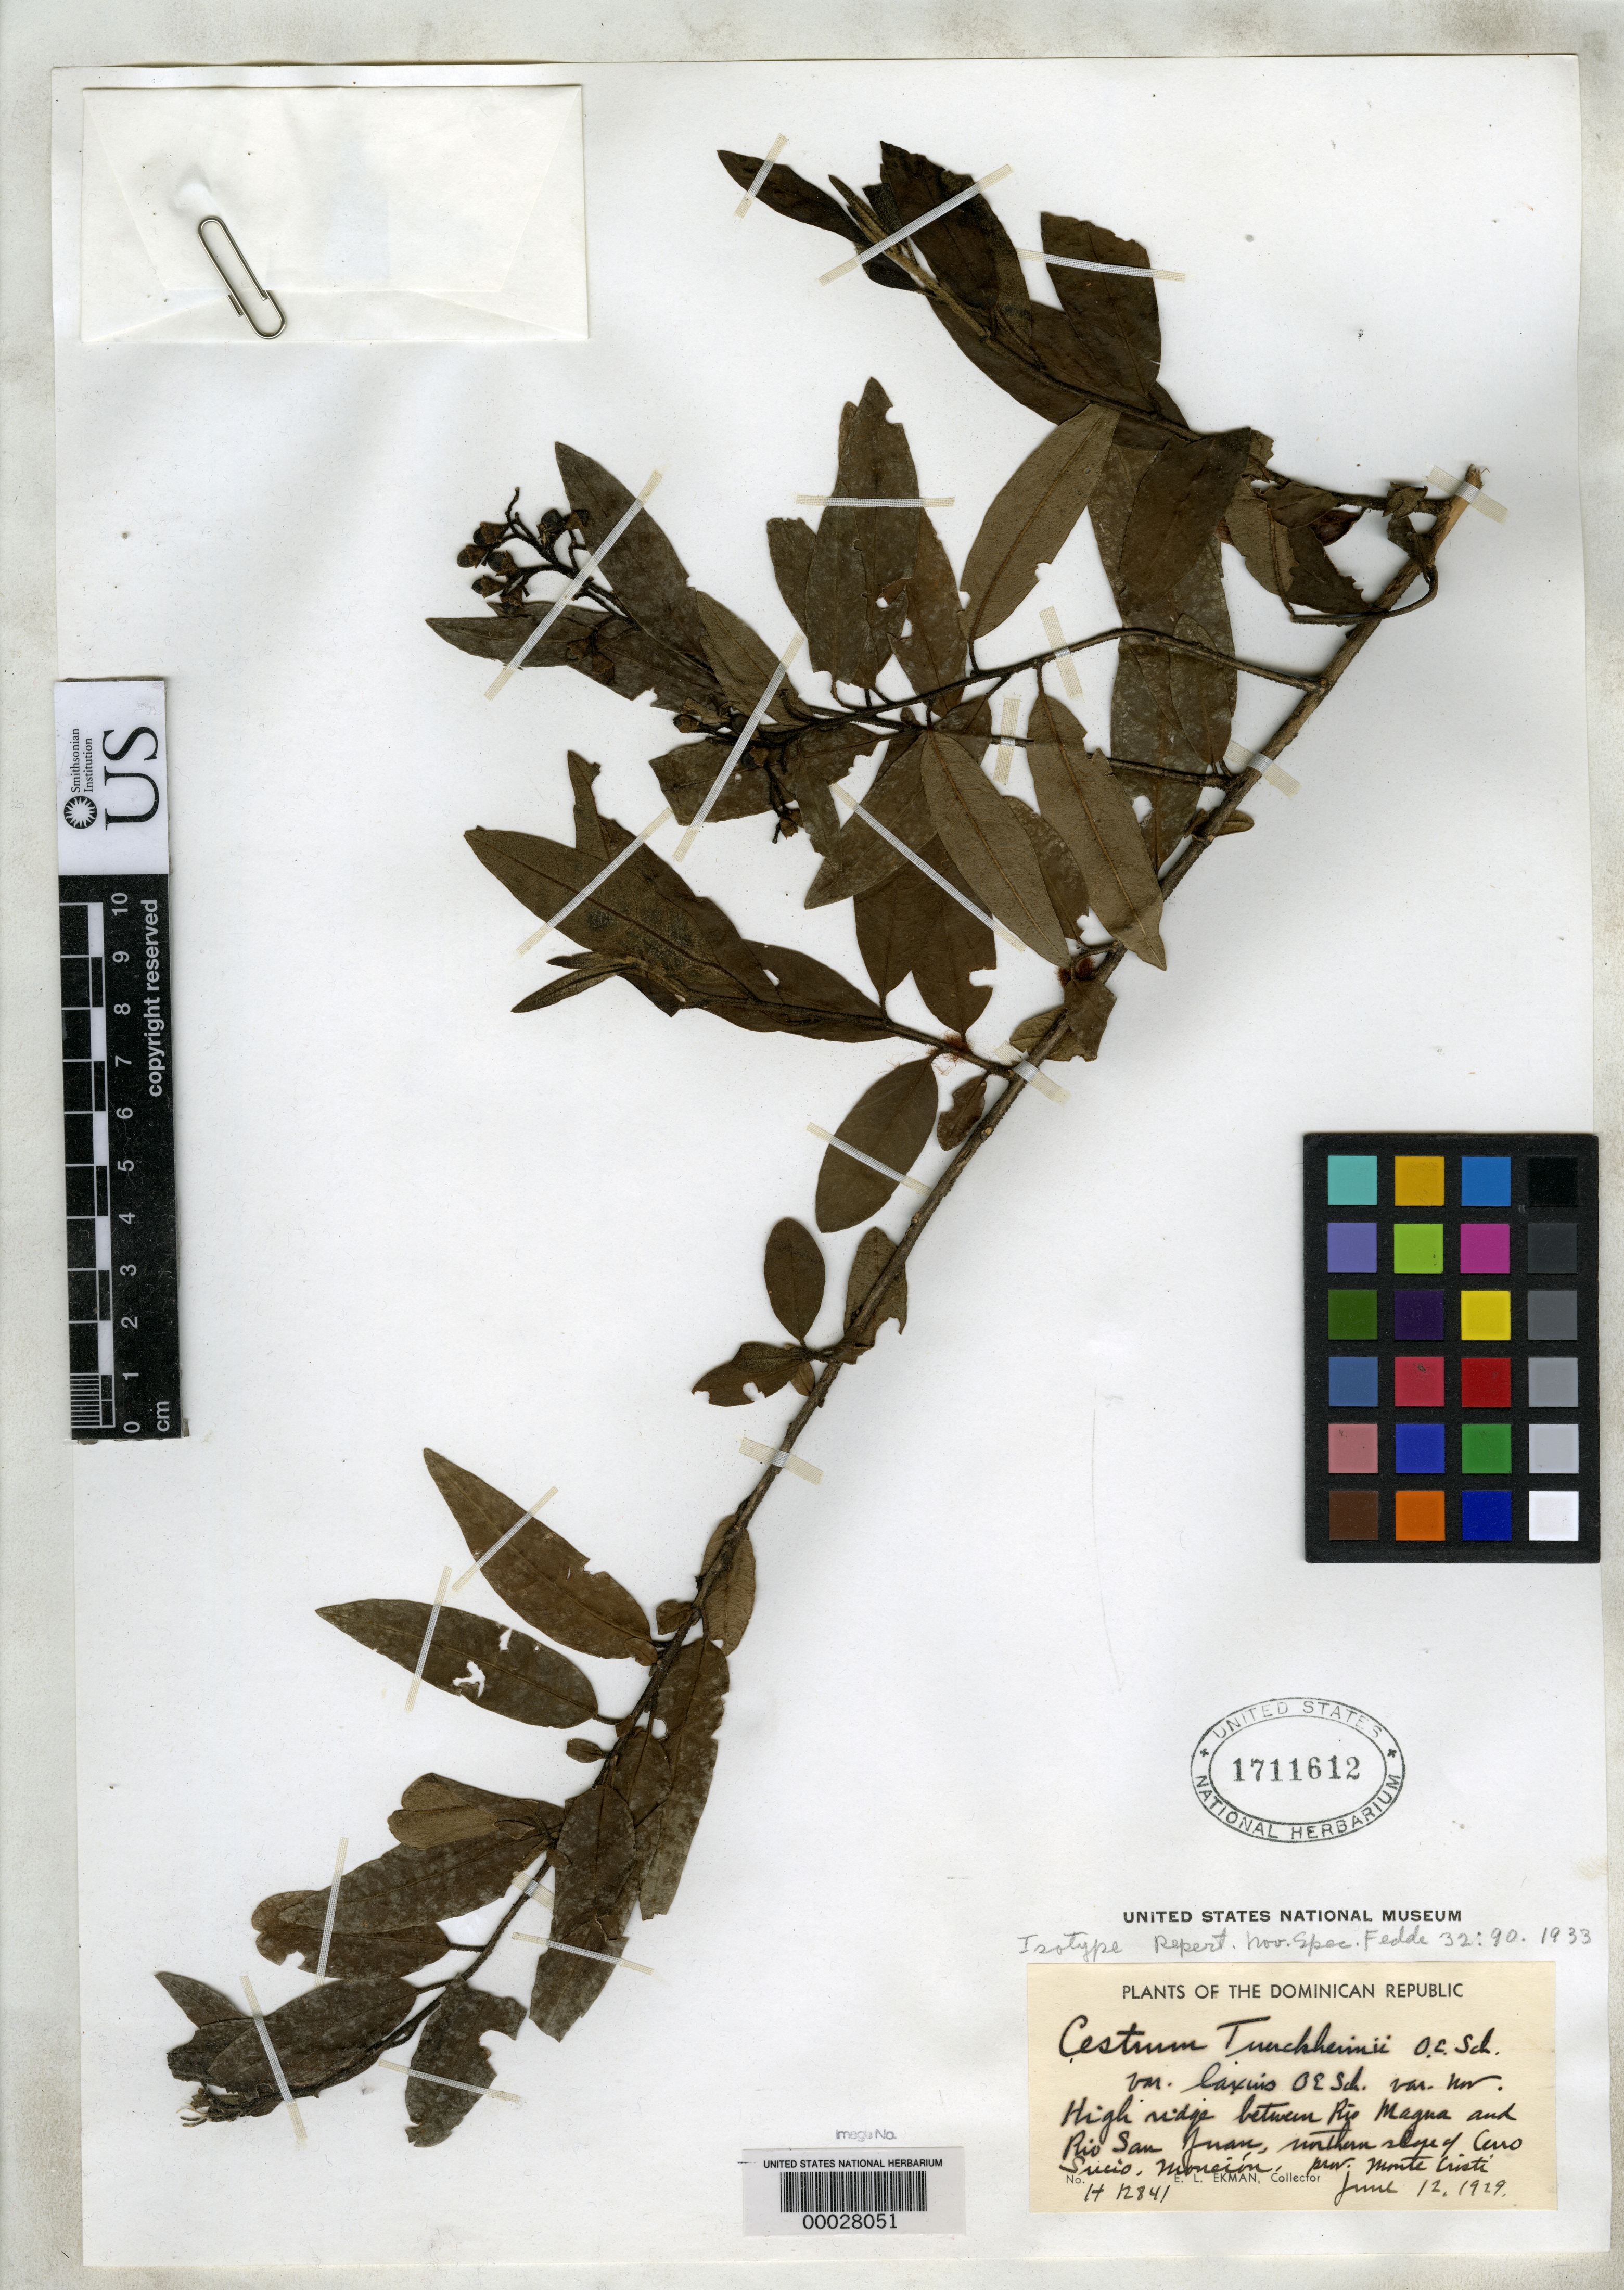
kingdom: Plantae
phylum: Tracheophyta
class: Magnoliopsida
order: Solanales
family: Solanaceae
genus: Cestrum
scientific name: Cestrum tuerckheimii var. laxius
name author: O.E. Schulz ex O.C. Schmidt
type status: Isotype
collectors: E. L. Ekman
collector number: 12841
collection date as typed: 12 Jun 1929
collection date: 1929-06-12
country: Dominican Republic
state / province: Monte Cristi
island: Hispaniola Island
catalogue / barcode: US 1711612